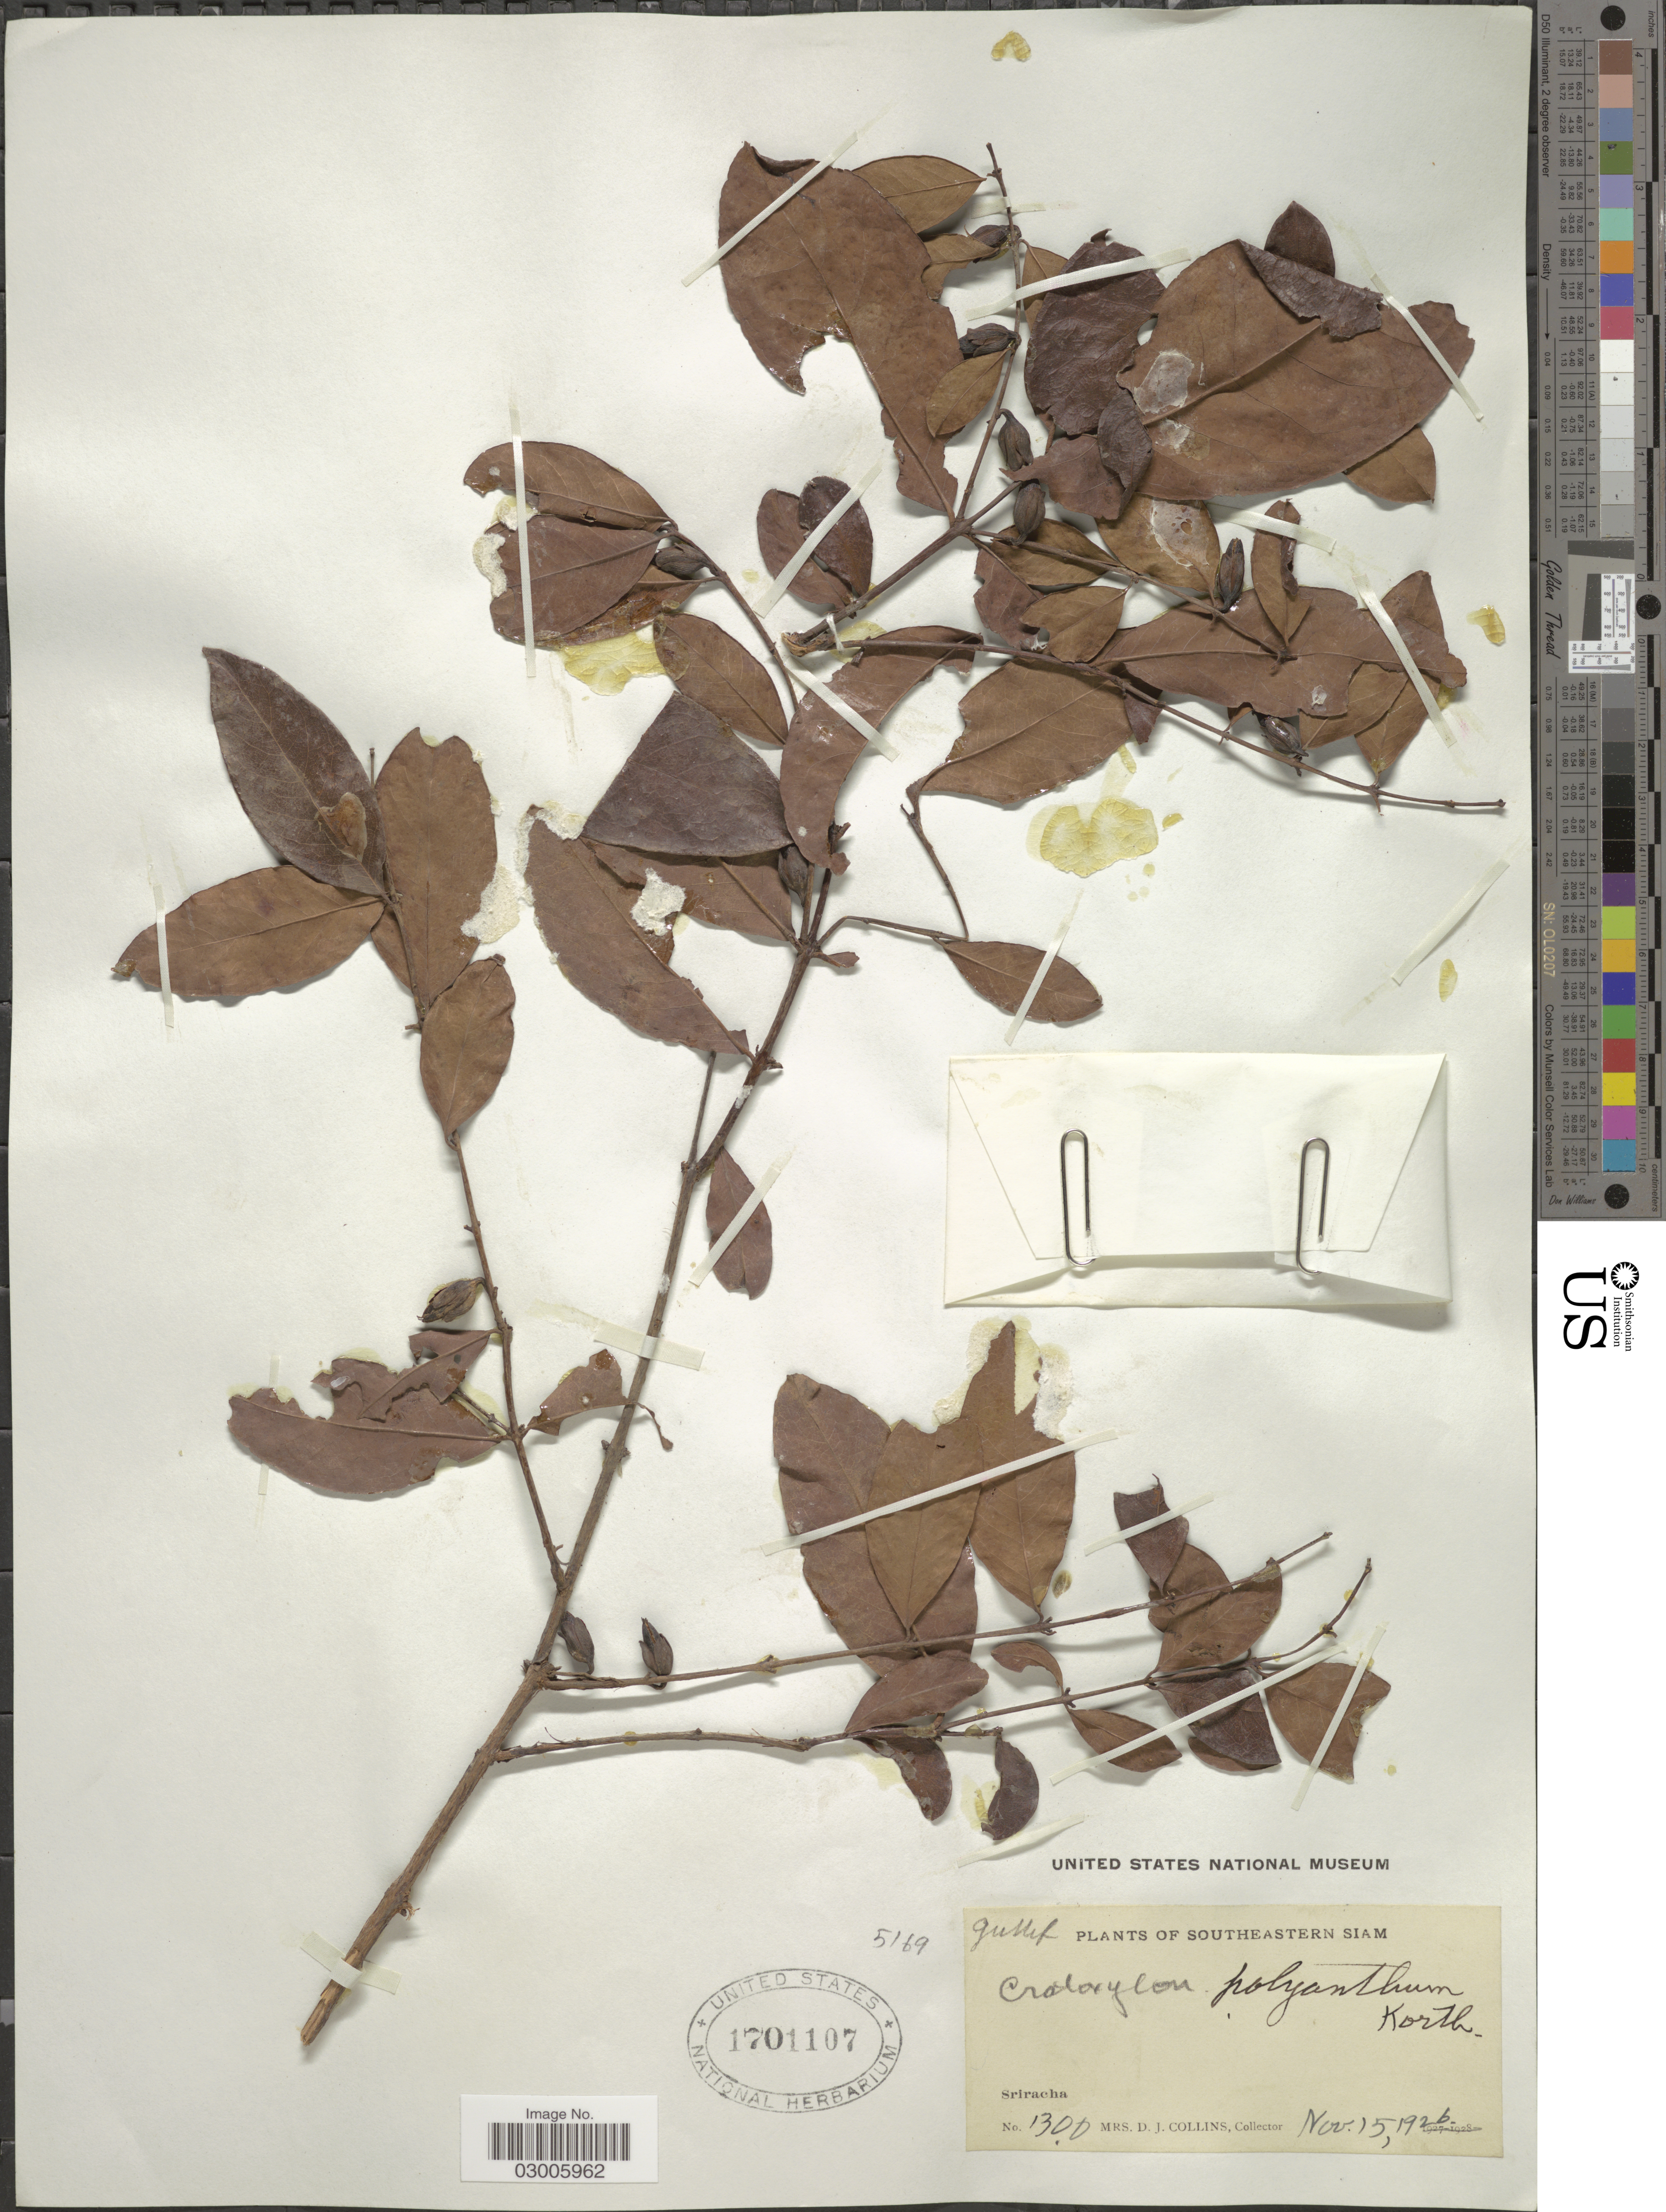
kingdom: Plantae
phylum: Tracheophyta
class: Magnoliopsida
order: Malpighiales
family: Hypericaceae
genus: Cratoxylum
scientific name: Cratoxylum polyanthum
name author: Korth.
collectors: Mrs. D. J. Collins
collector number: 1300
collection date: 1926-11-15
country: Thailand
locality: Southeastern Siam. Sriracha.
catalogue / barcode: US 1701107